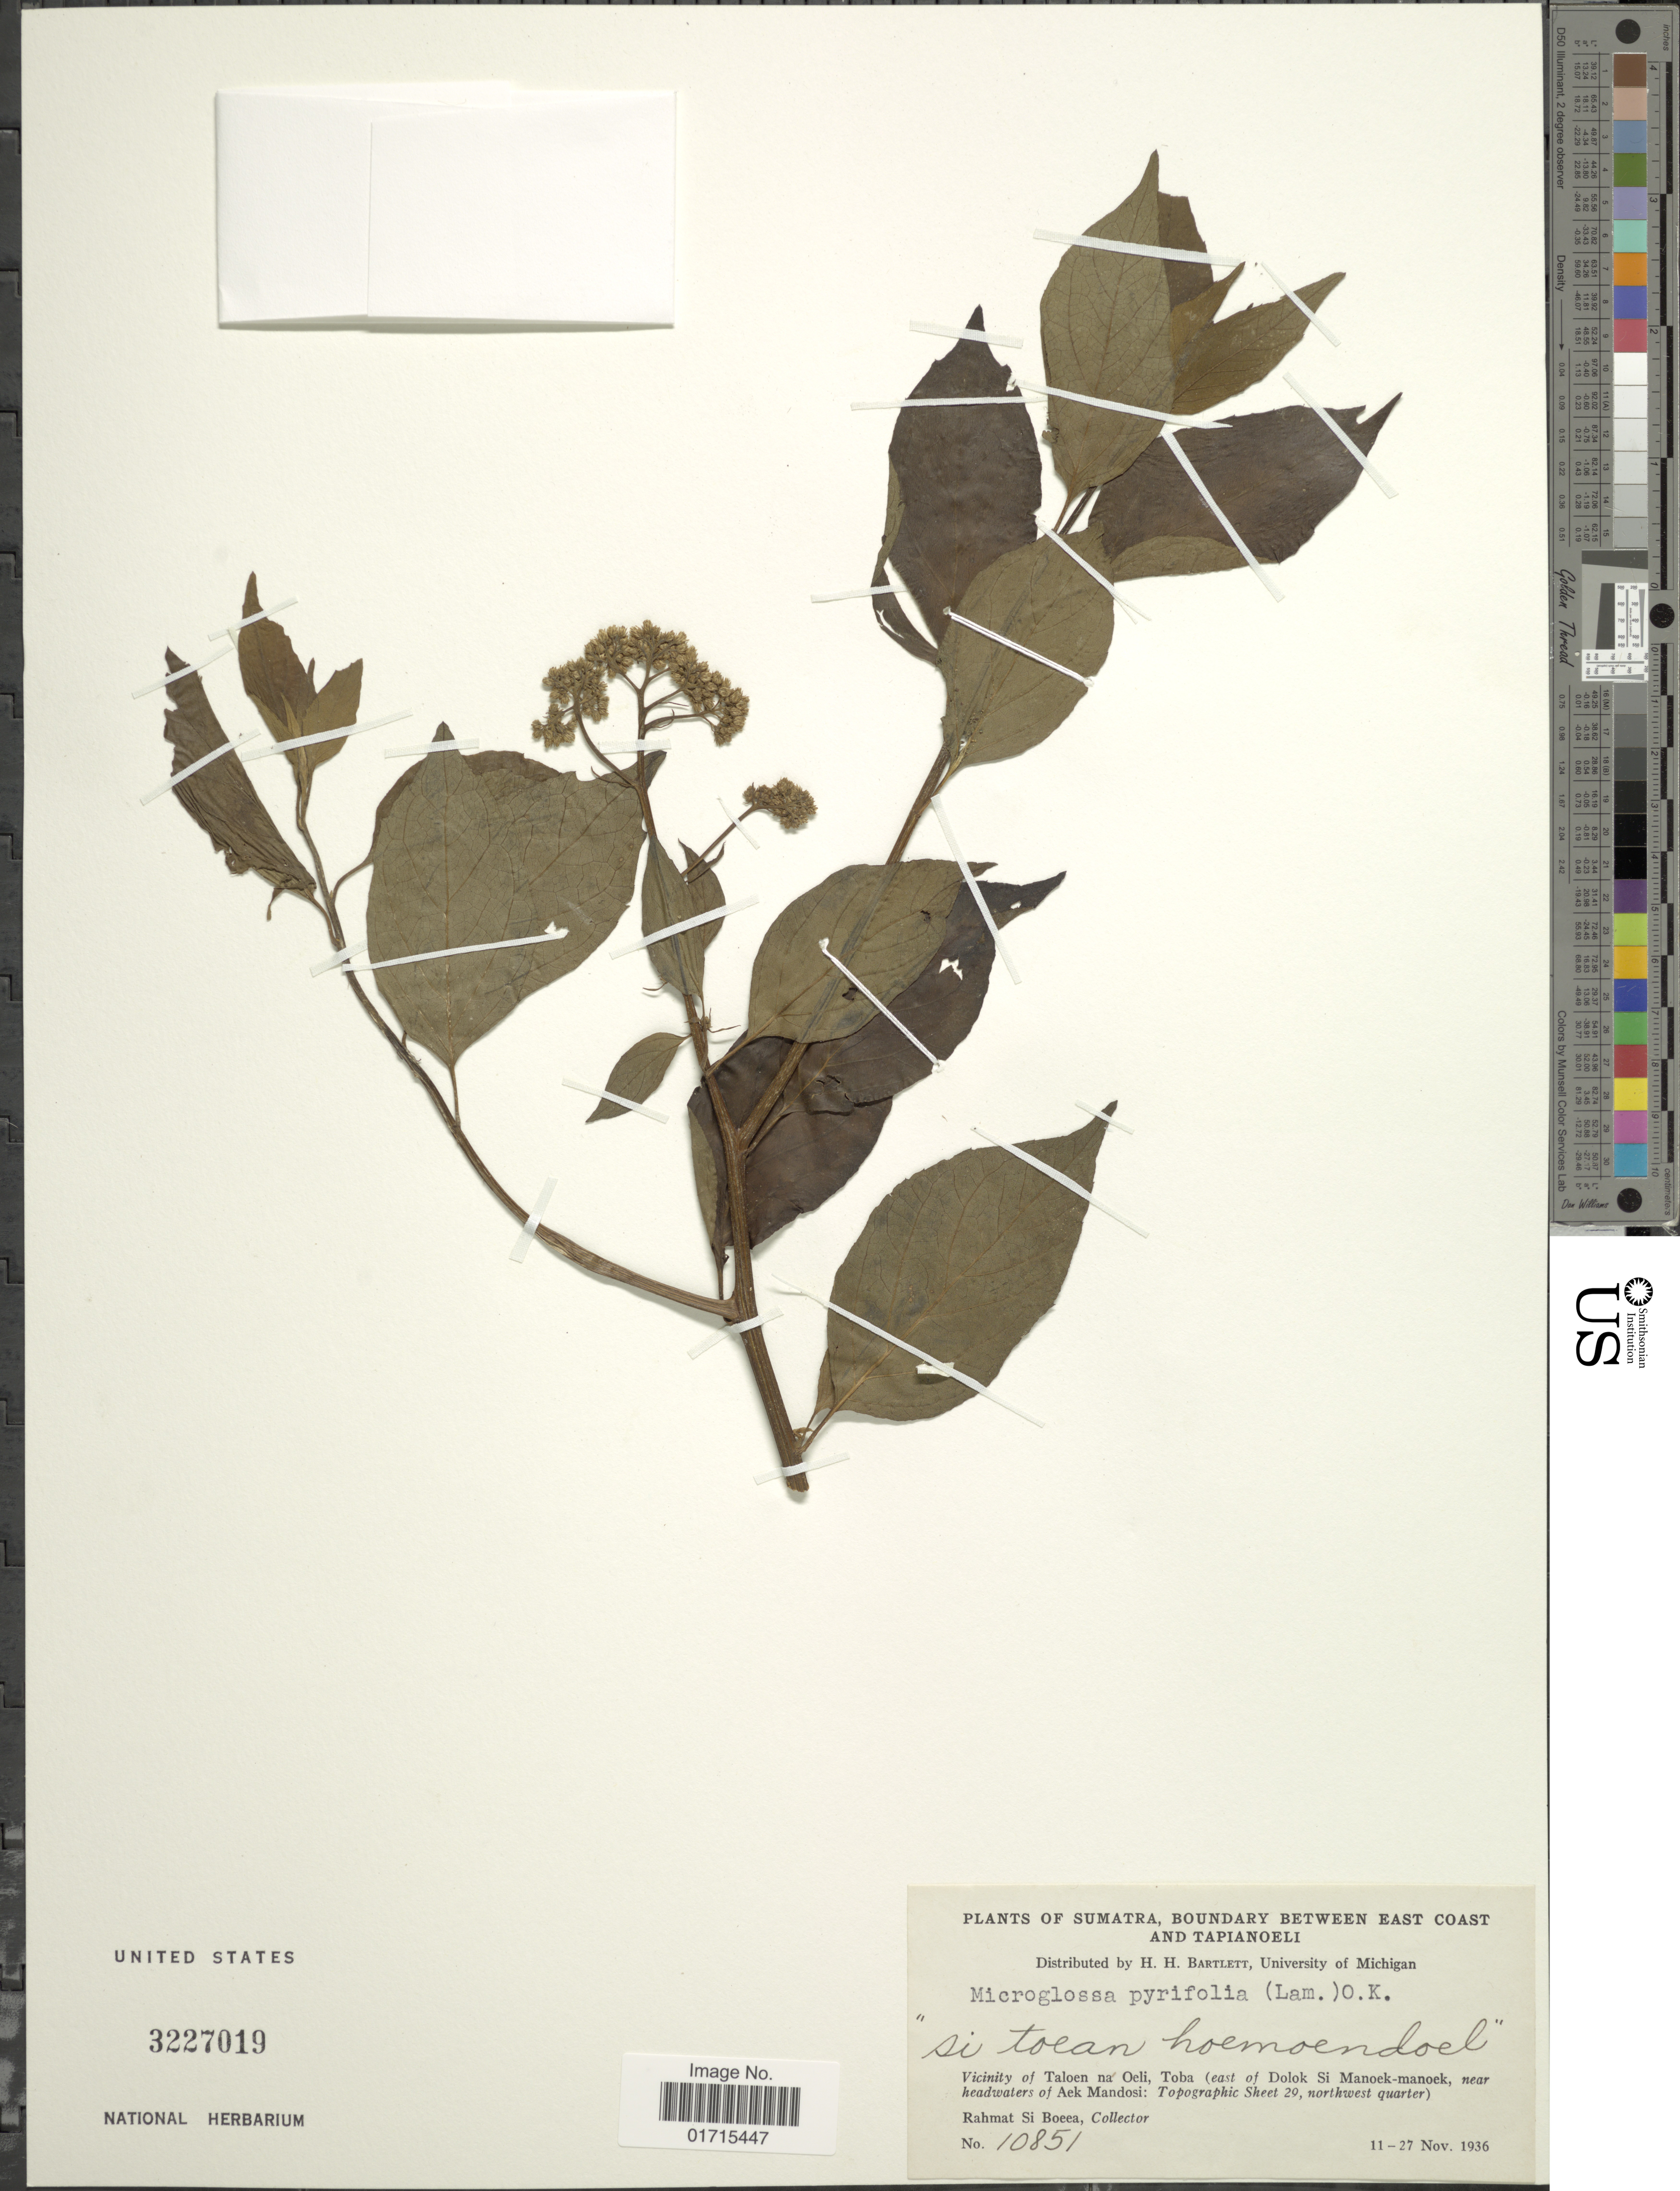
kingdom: Plantae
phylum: Tracheophyta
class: Magnoliopsida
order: Asterales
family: Asteraceae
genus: Microglossa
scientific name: Microglossa pyrifolia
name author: (Lam.) Kuntze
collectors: Rahmat Si Boeea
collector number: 10851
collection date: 1936-11-11/1936-11-27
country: Indonesia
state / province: Sumatra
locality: Sumatra, Boundary between East Coast. and Tapianoeli. Vicinity of Taloen na Oeli, Toba (east of Dolok Si Manoek-manoek, near headwaters of Aek Mandosi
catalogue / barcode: US 3227019